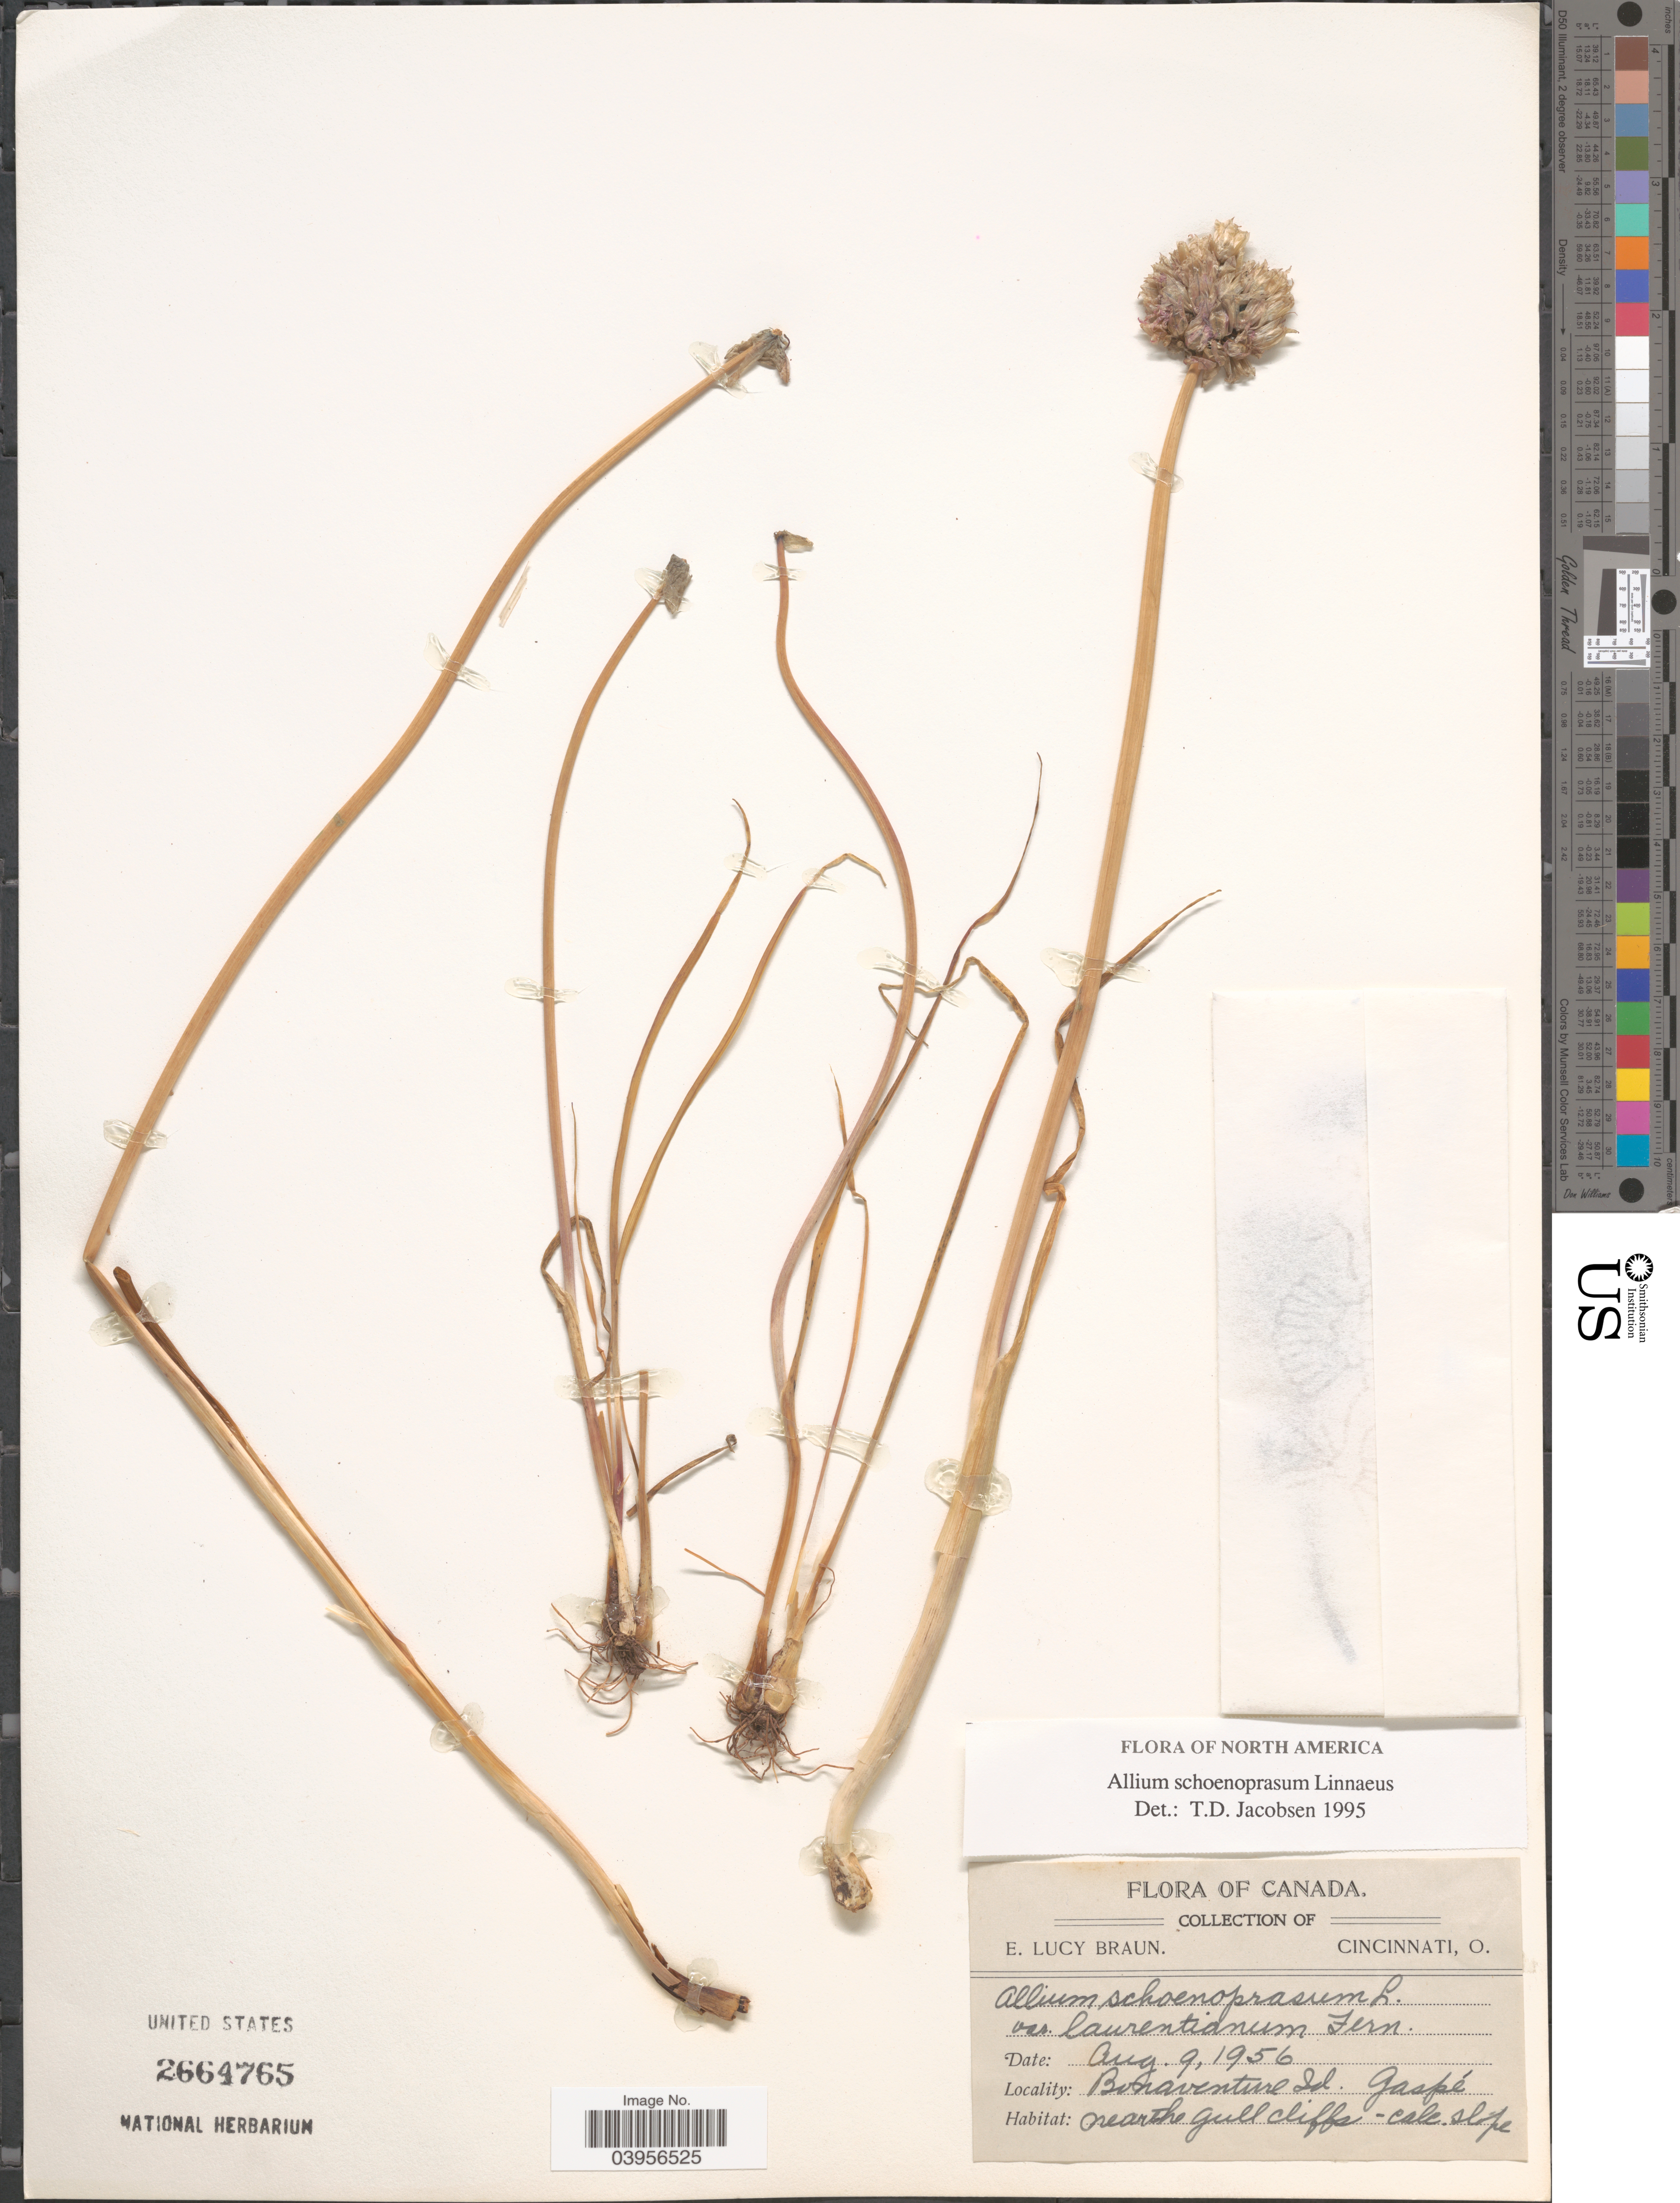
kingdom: Plantae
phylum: Tracheophyta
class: Liliopsida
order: Asparagales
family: Amaryllidaceae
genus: Allium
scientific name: Allium schoenoprasum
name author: L.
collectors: E. L. Braun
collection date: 1956-08-09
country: Canada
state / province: Quebec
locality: Bonaventure Id. Gaspé near the gull cliffs - calc. slope.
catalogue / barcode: US 2664765